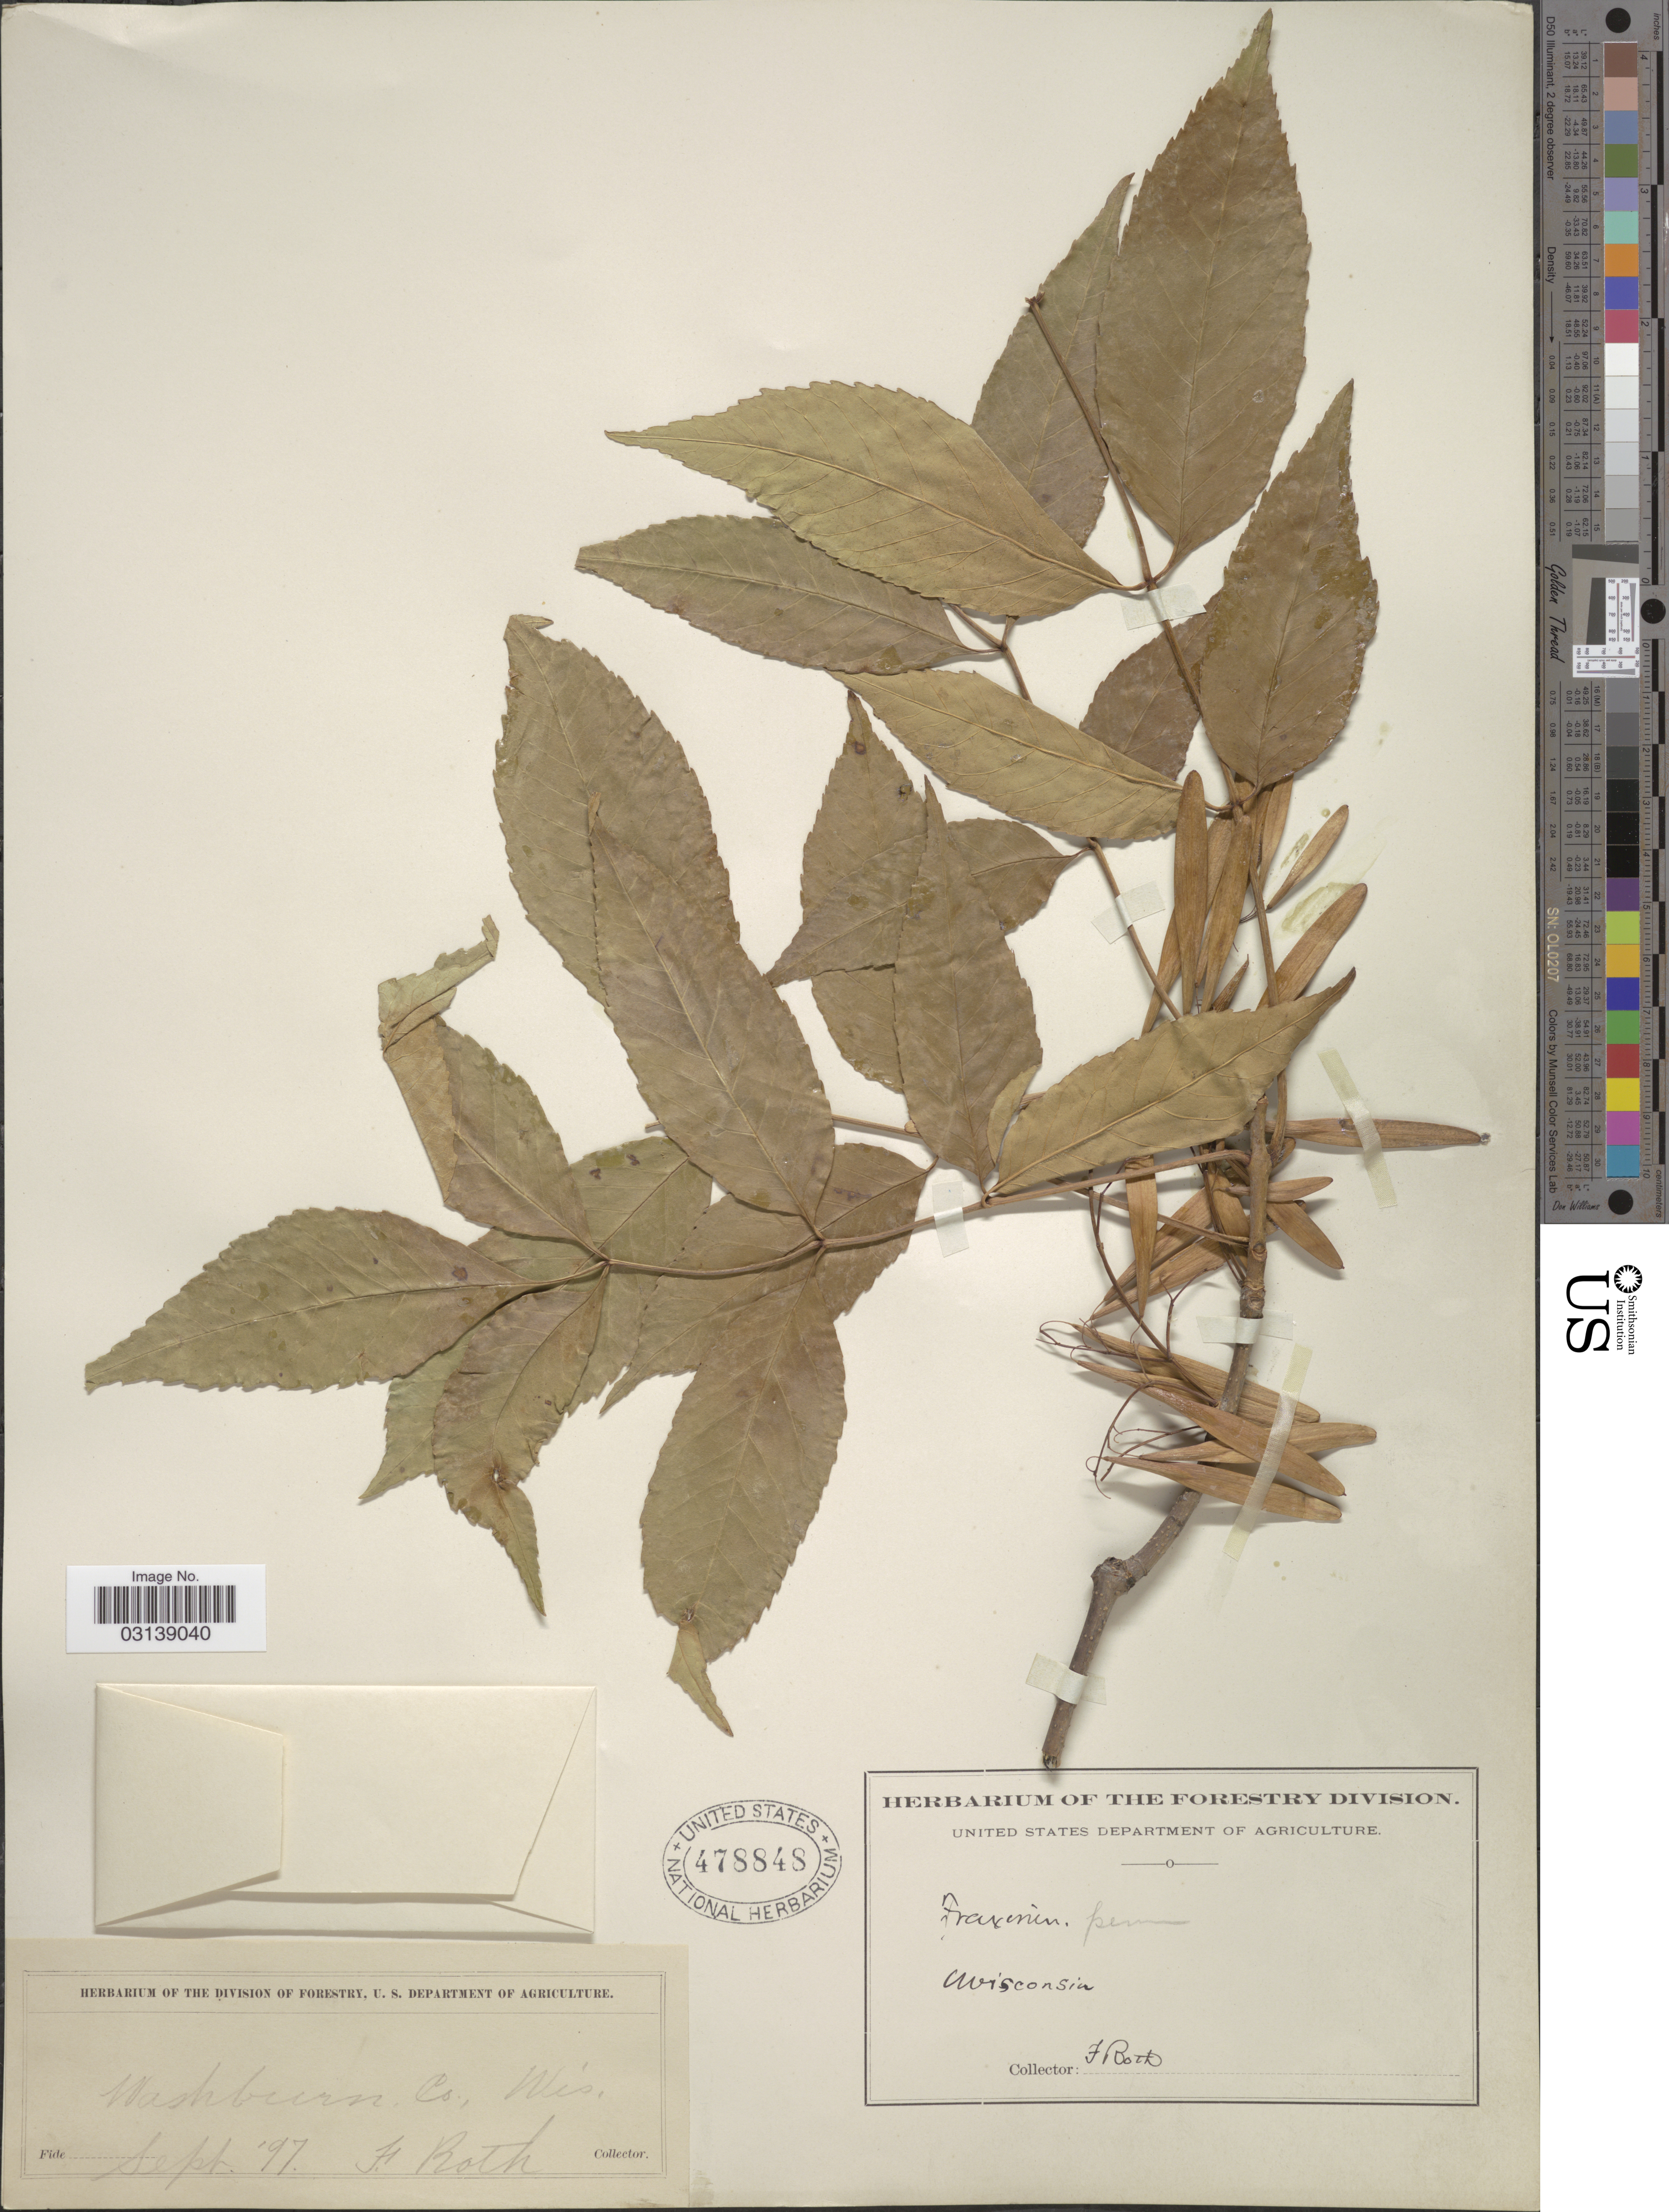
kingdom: Plantae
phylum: Tracheophyta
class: Magnoliopsida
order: Lamiales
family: Oleaceae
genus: Fraxinus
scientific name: Fraxinus pennsylvanica var. pubescens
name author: (Lam.) Lingelsh.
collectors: F. Roth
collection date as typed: Transcribed d/m/y: /9/97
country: United States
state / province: Wisconsin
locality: Washburn Co.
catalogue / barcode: US 478848